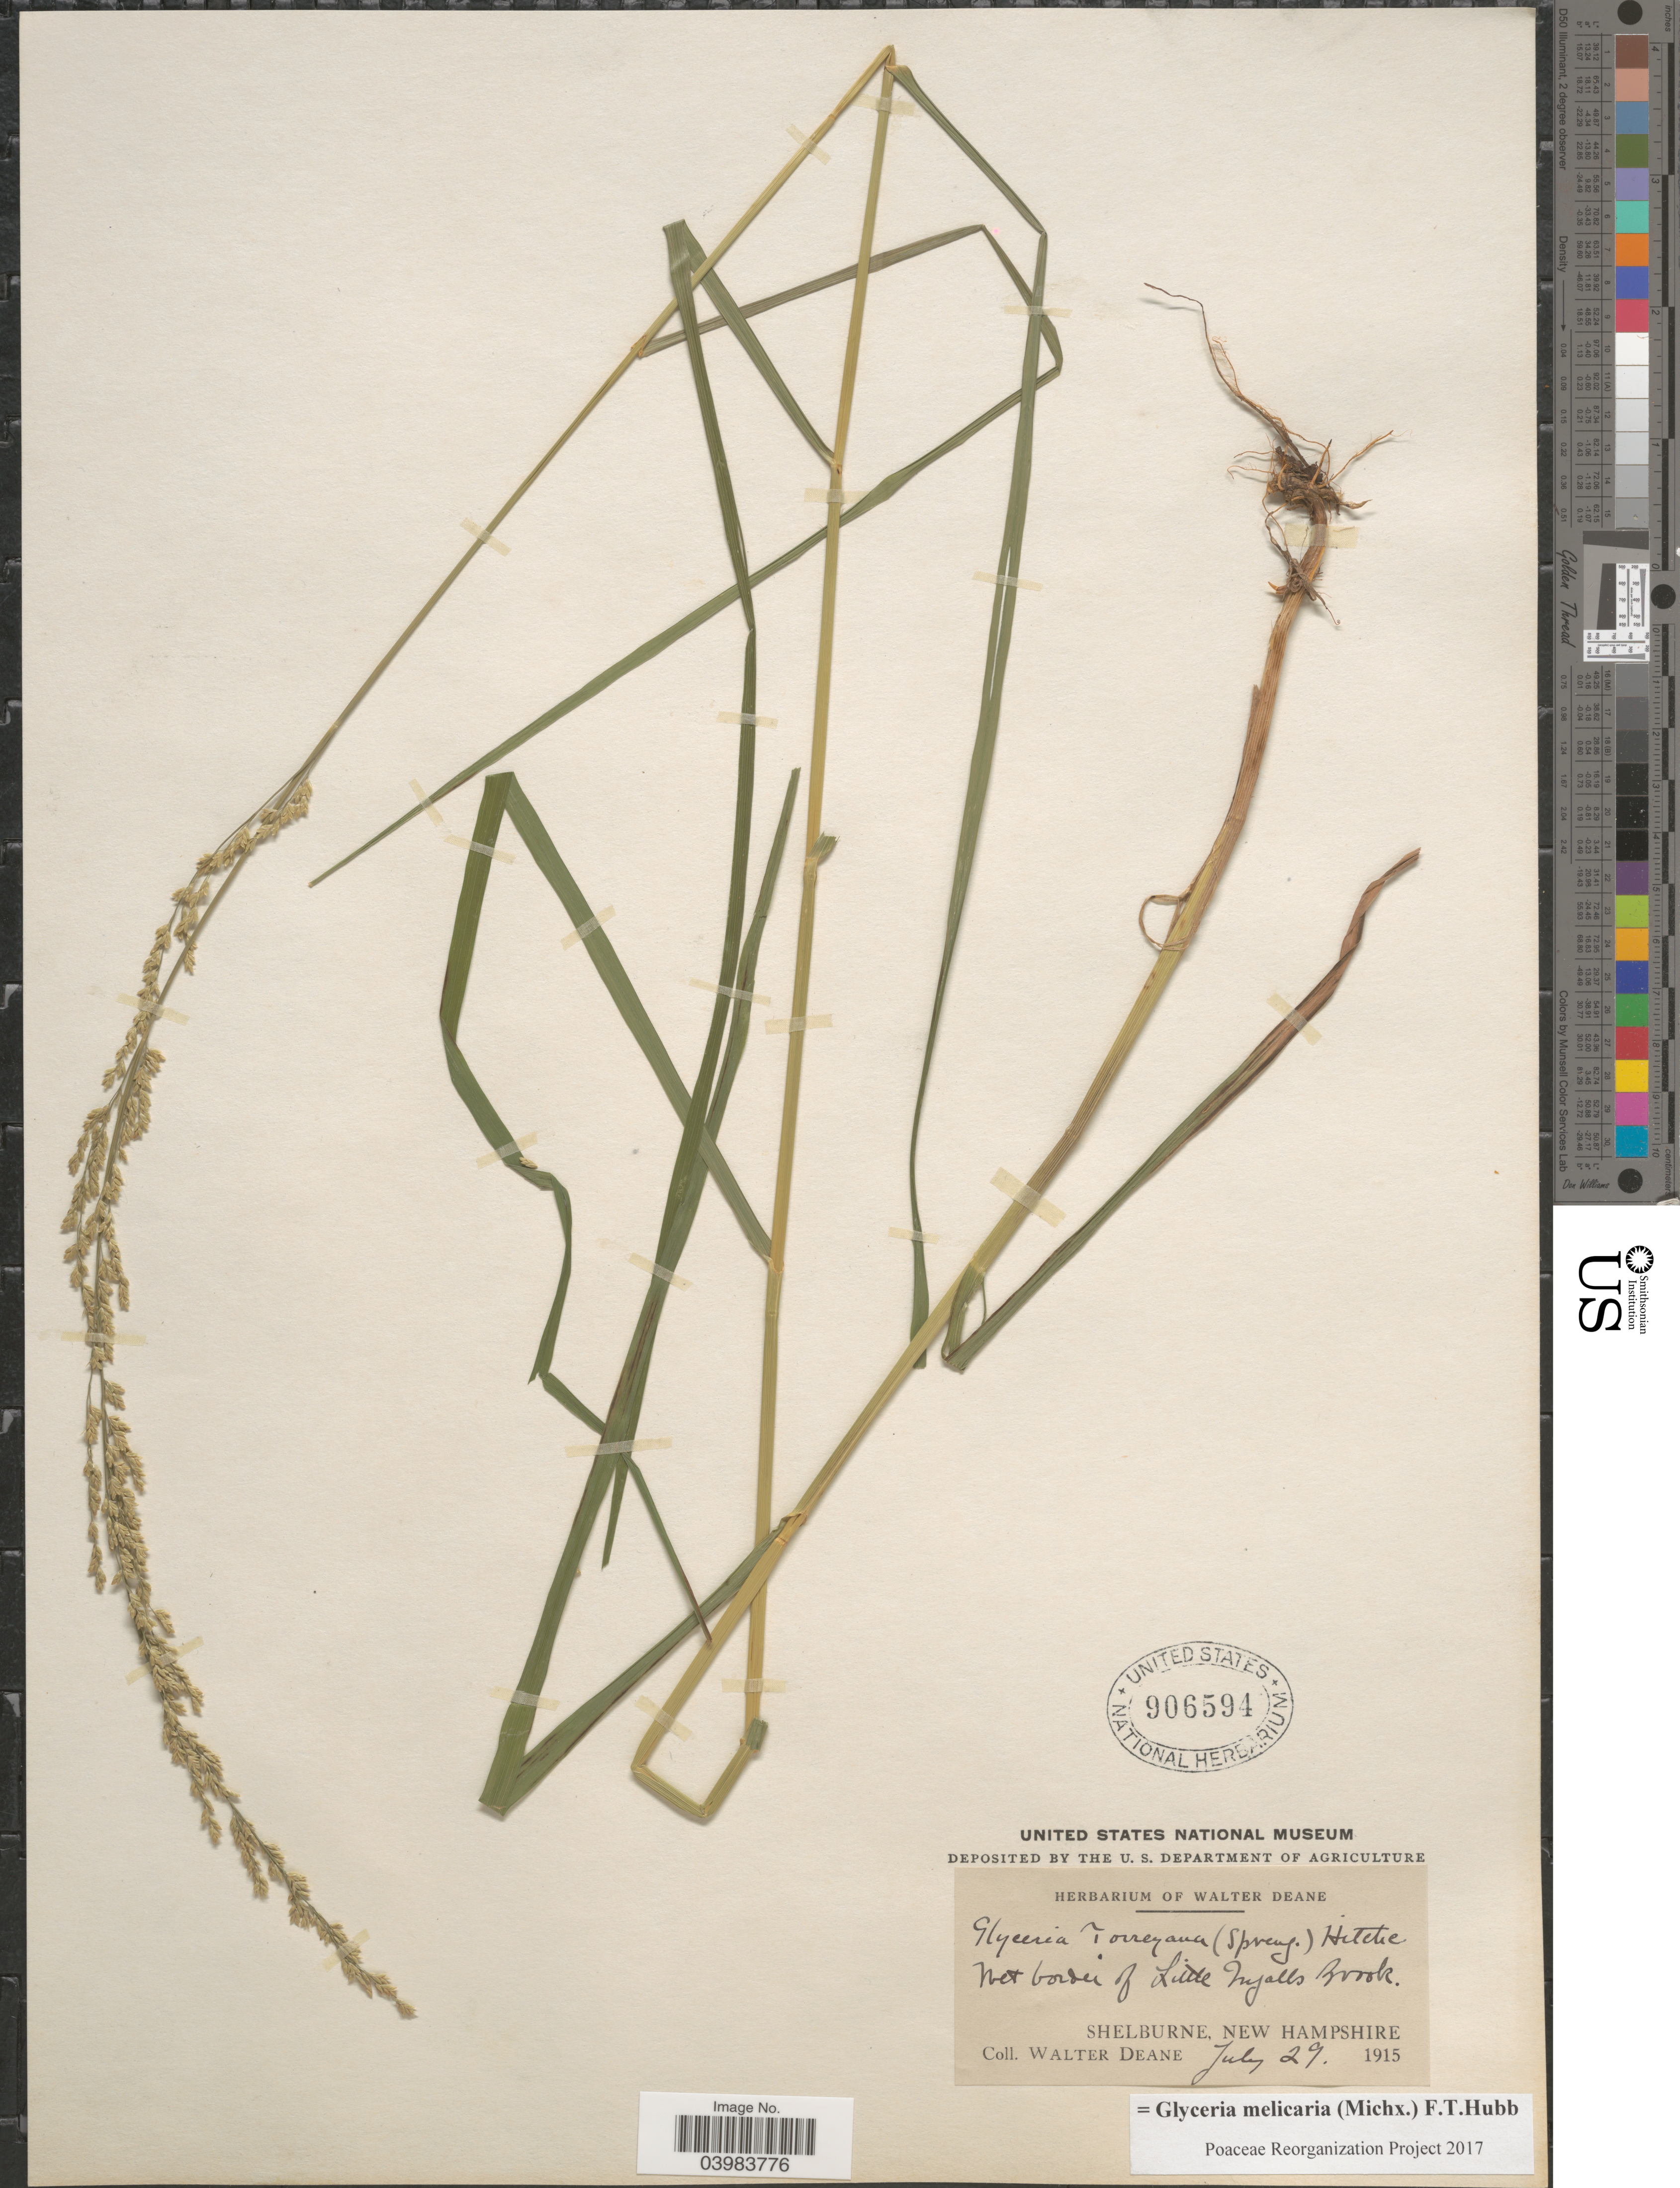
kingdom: Plantae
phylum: Tracheophyta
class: Liliopsida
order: Poales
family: Poaceae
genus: Glyceria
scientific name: Glyceria melicaria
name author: (Michx.) F.T. Hubb.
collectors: W. Deane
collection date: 1915-07-29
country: United States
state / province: New Hampshire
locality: Wet border of Little Ingalls. Shelburne.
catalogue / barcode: US 906594